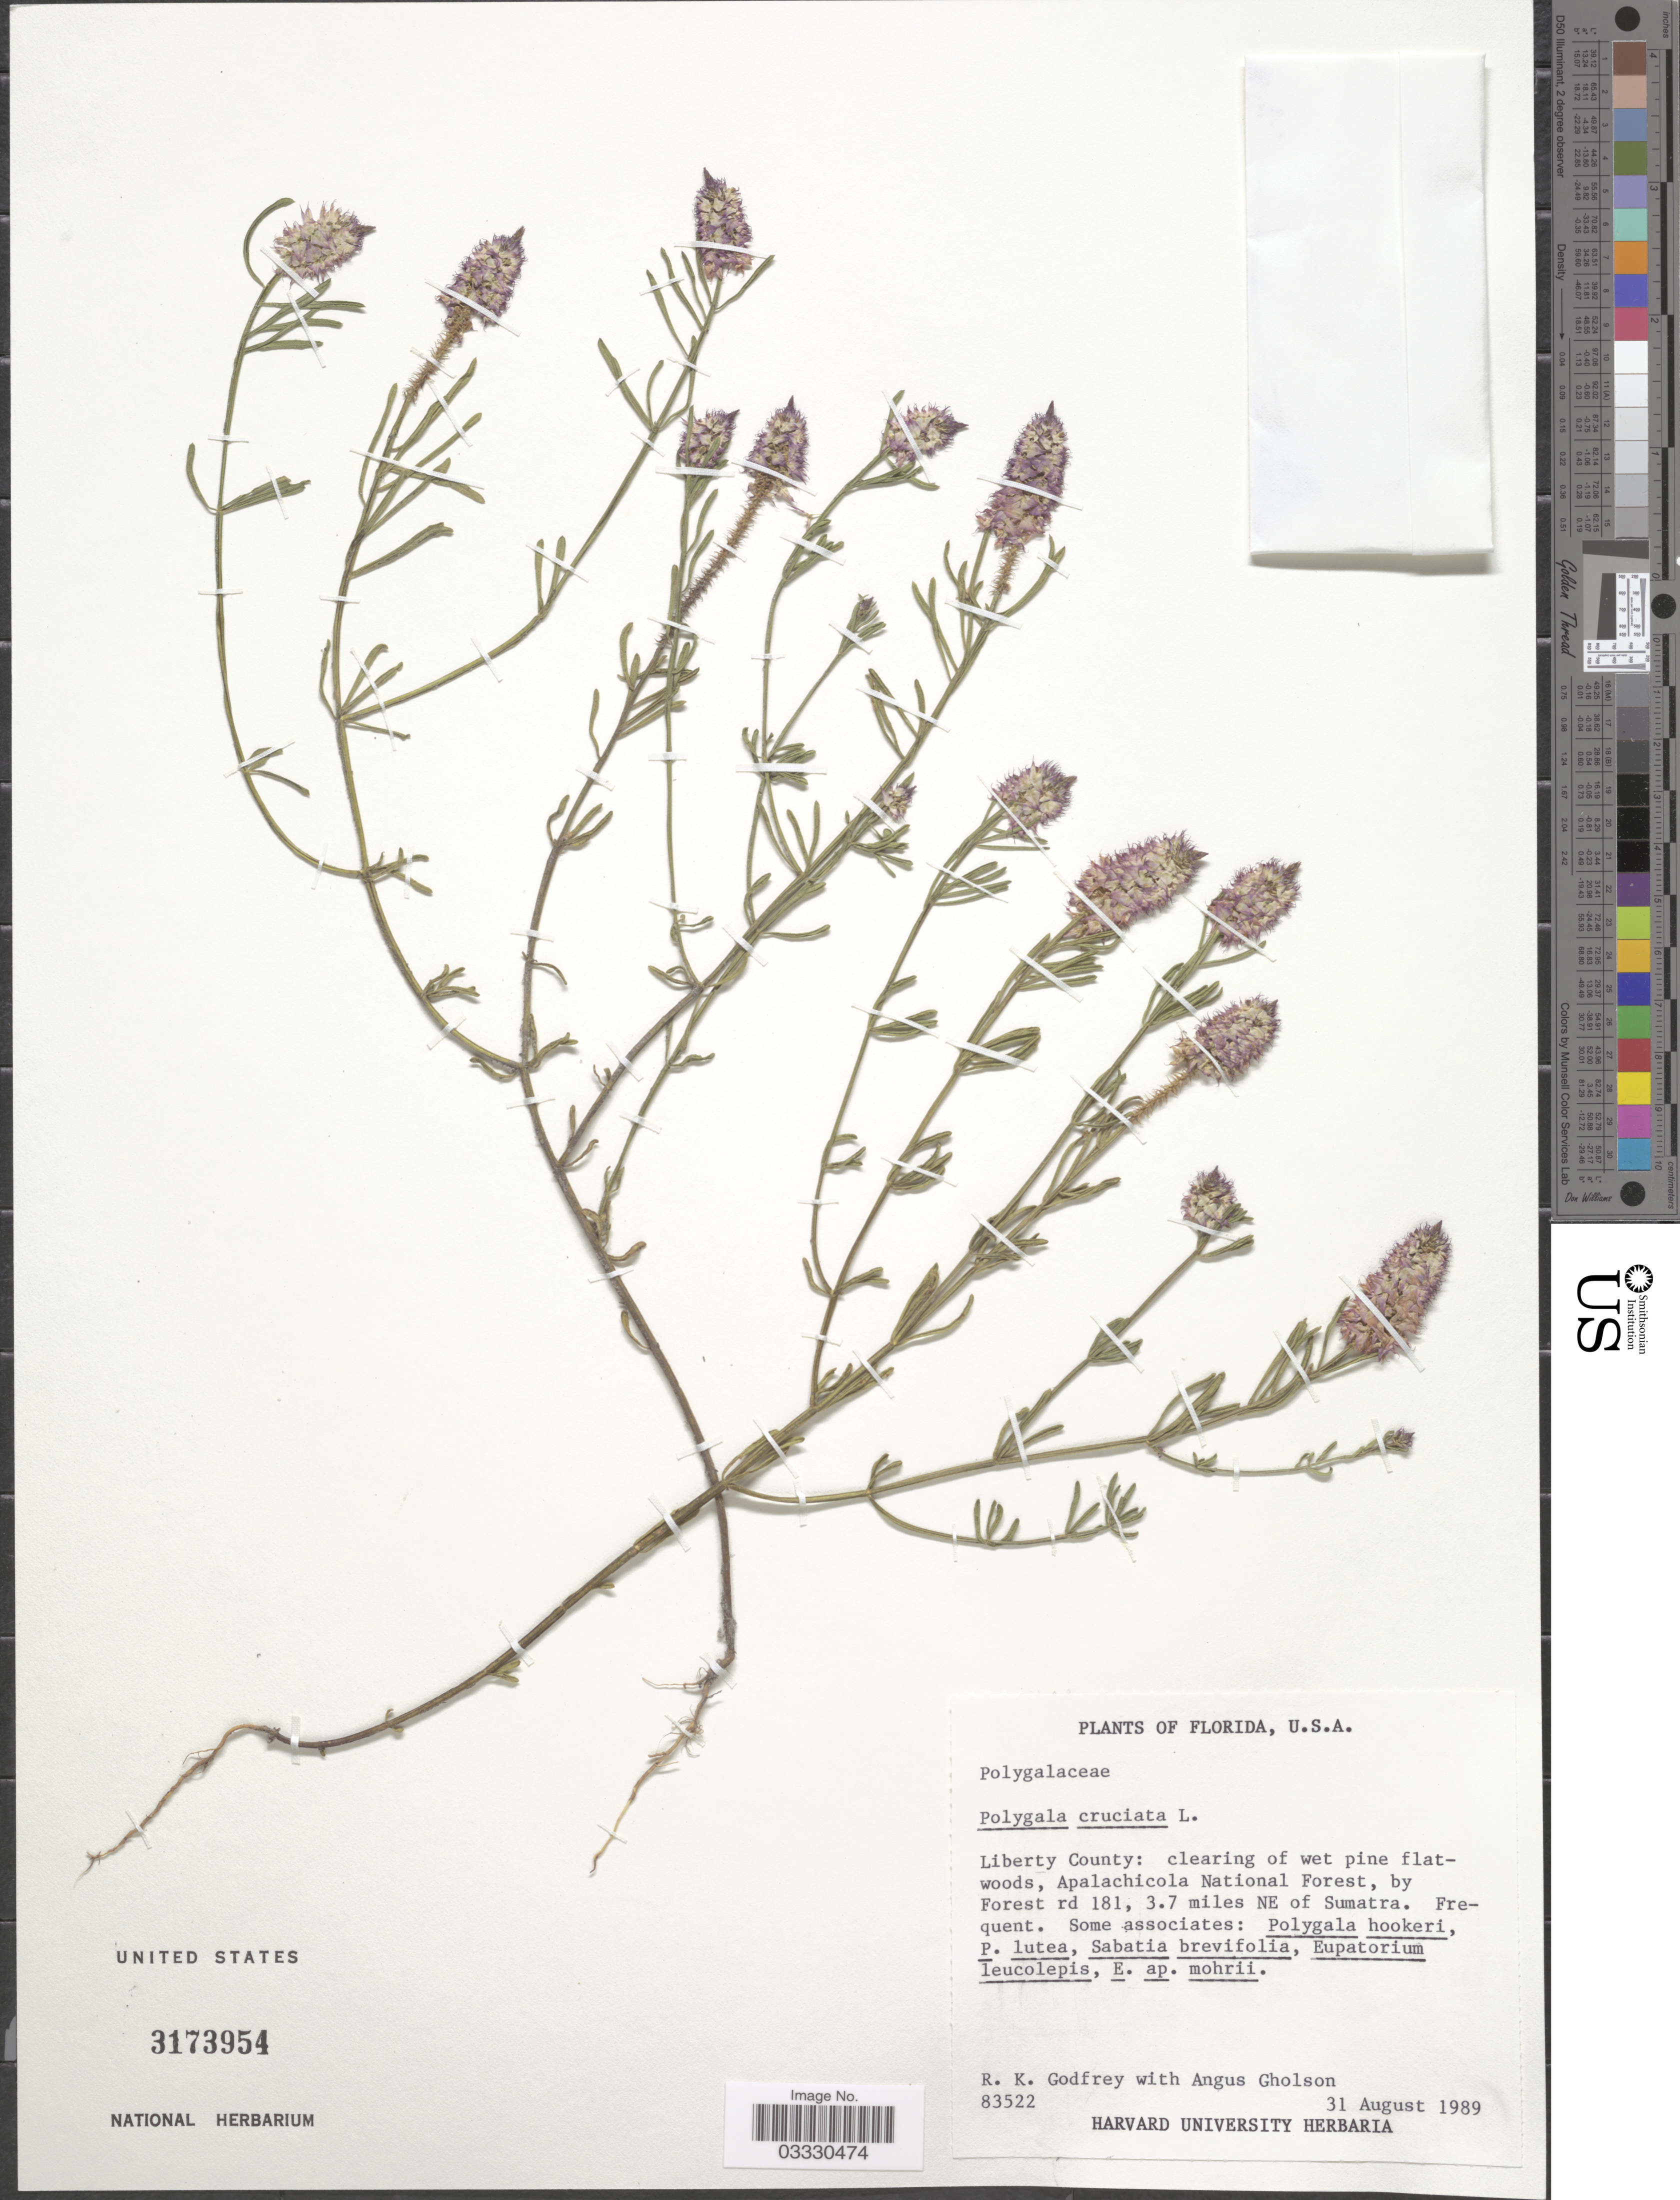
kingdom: Plantae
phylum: Tracheophyta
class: Magnoliopsida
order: Fabales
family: Polygalaceae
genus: Polygala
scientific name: Polygala cruciata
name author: L.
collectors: R. K. Godfrey & A. Gholson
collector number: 83522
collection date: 1989-08-31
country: United States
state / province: Florida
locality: Liberty County: clearing of wet pine flatwoods, Apalachicola National Forest, by Forest rd 181, 3.7 miles NE of Sumatra.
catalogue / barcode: US 3173954